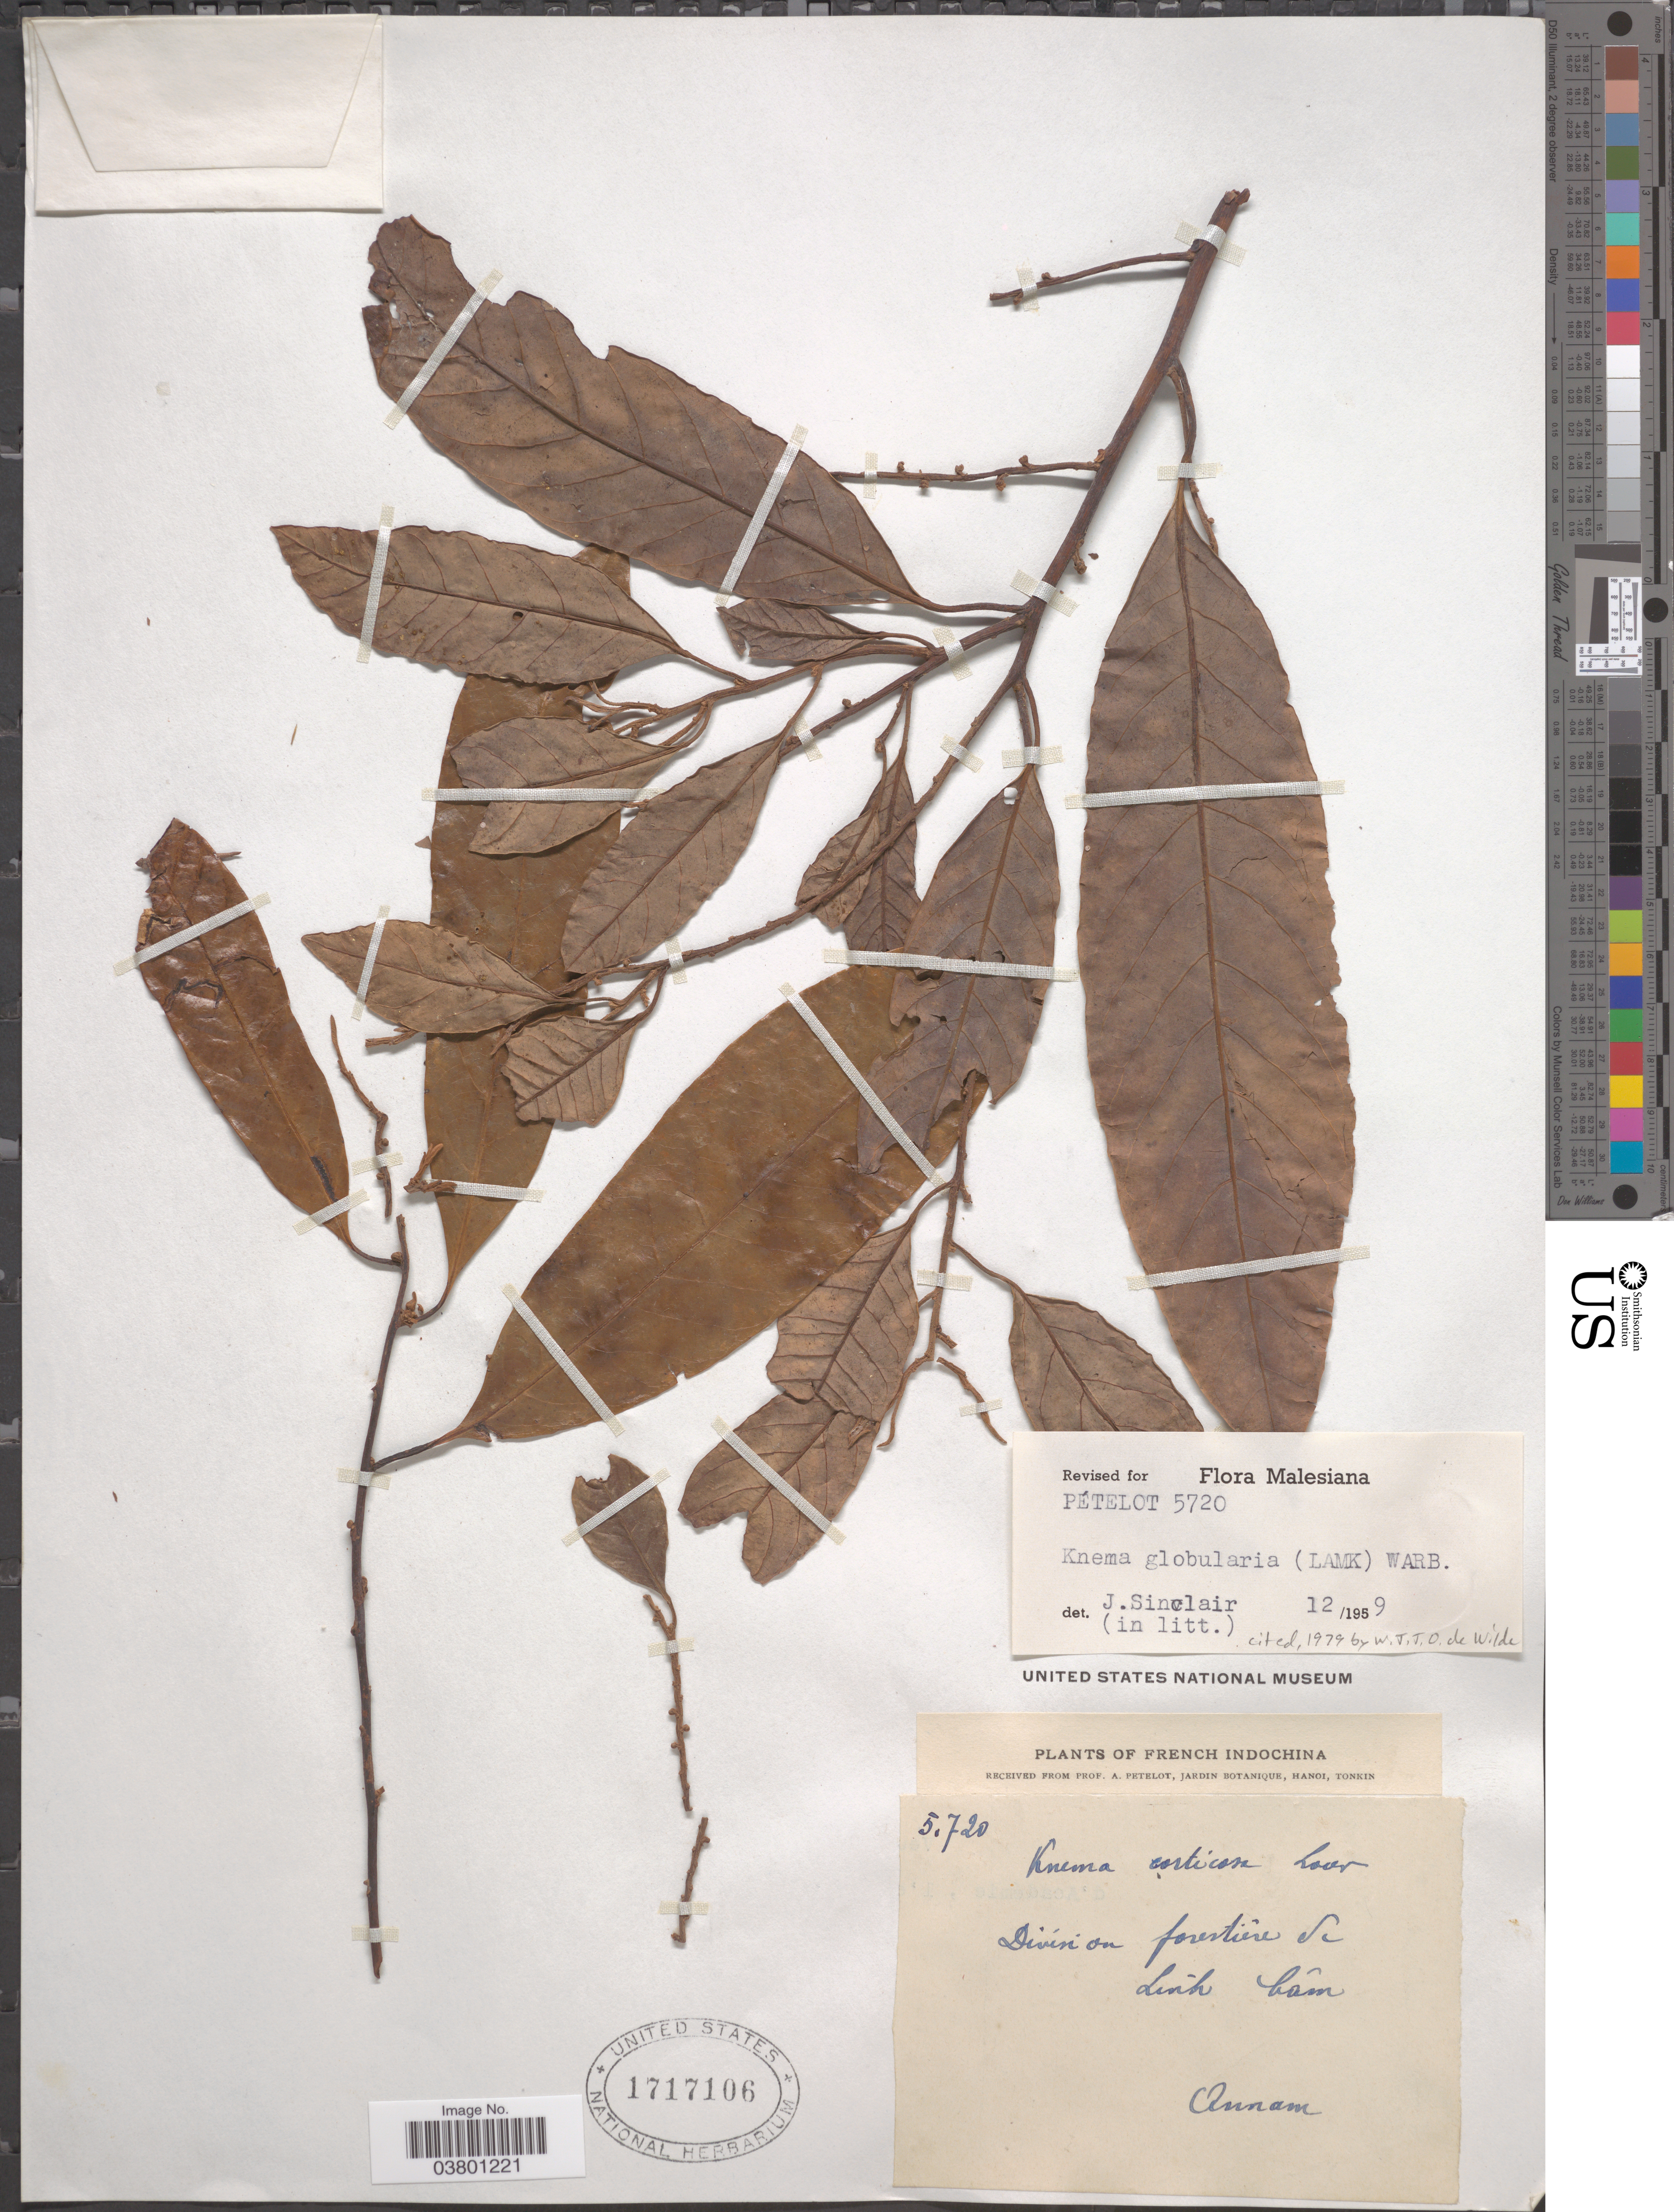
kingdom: Plantae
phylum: Tracheophyta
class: Magnoliopsida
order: Magnoliales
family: Myristicaceae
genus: Knema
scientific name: Knema globularia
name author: (Lam.) Warb.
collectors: A. Petelot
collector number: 5720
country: Vietnam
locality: French Indochina. Divísion forestiêre de Linh hâm.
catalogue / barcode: US 1717106